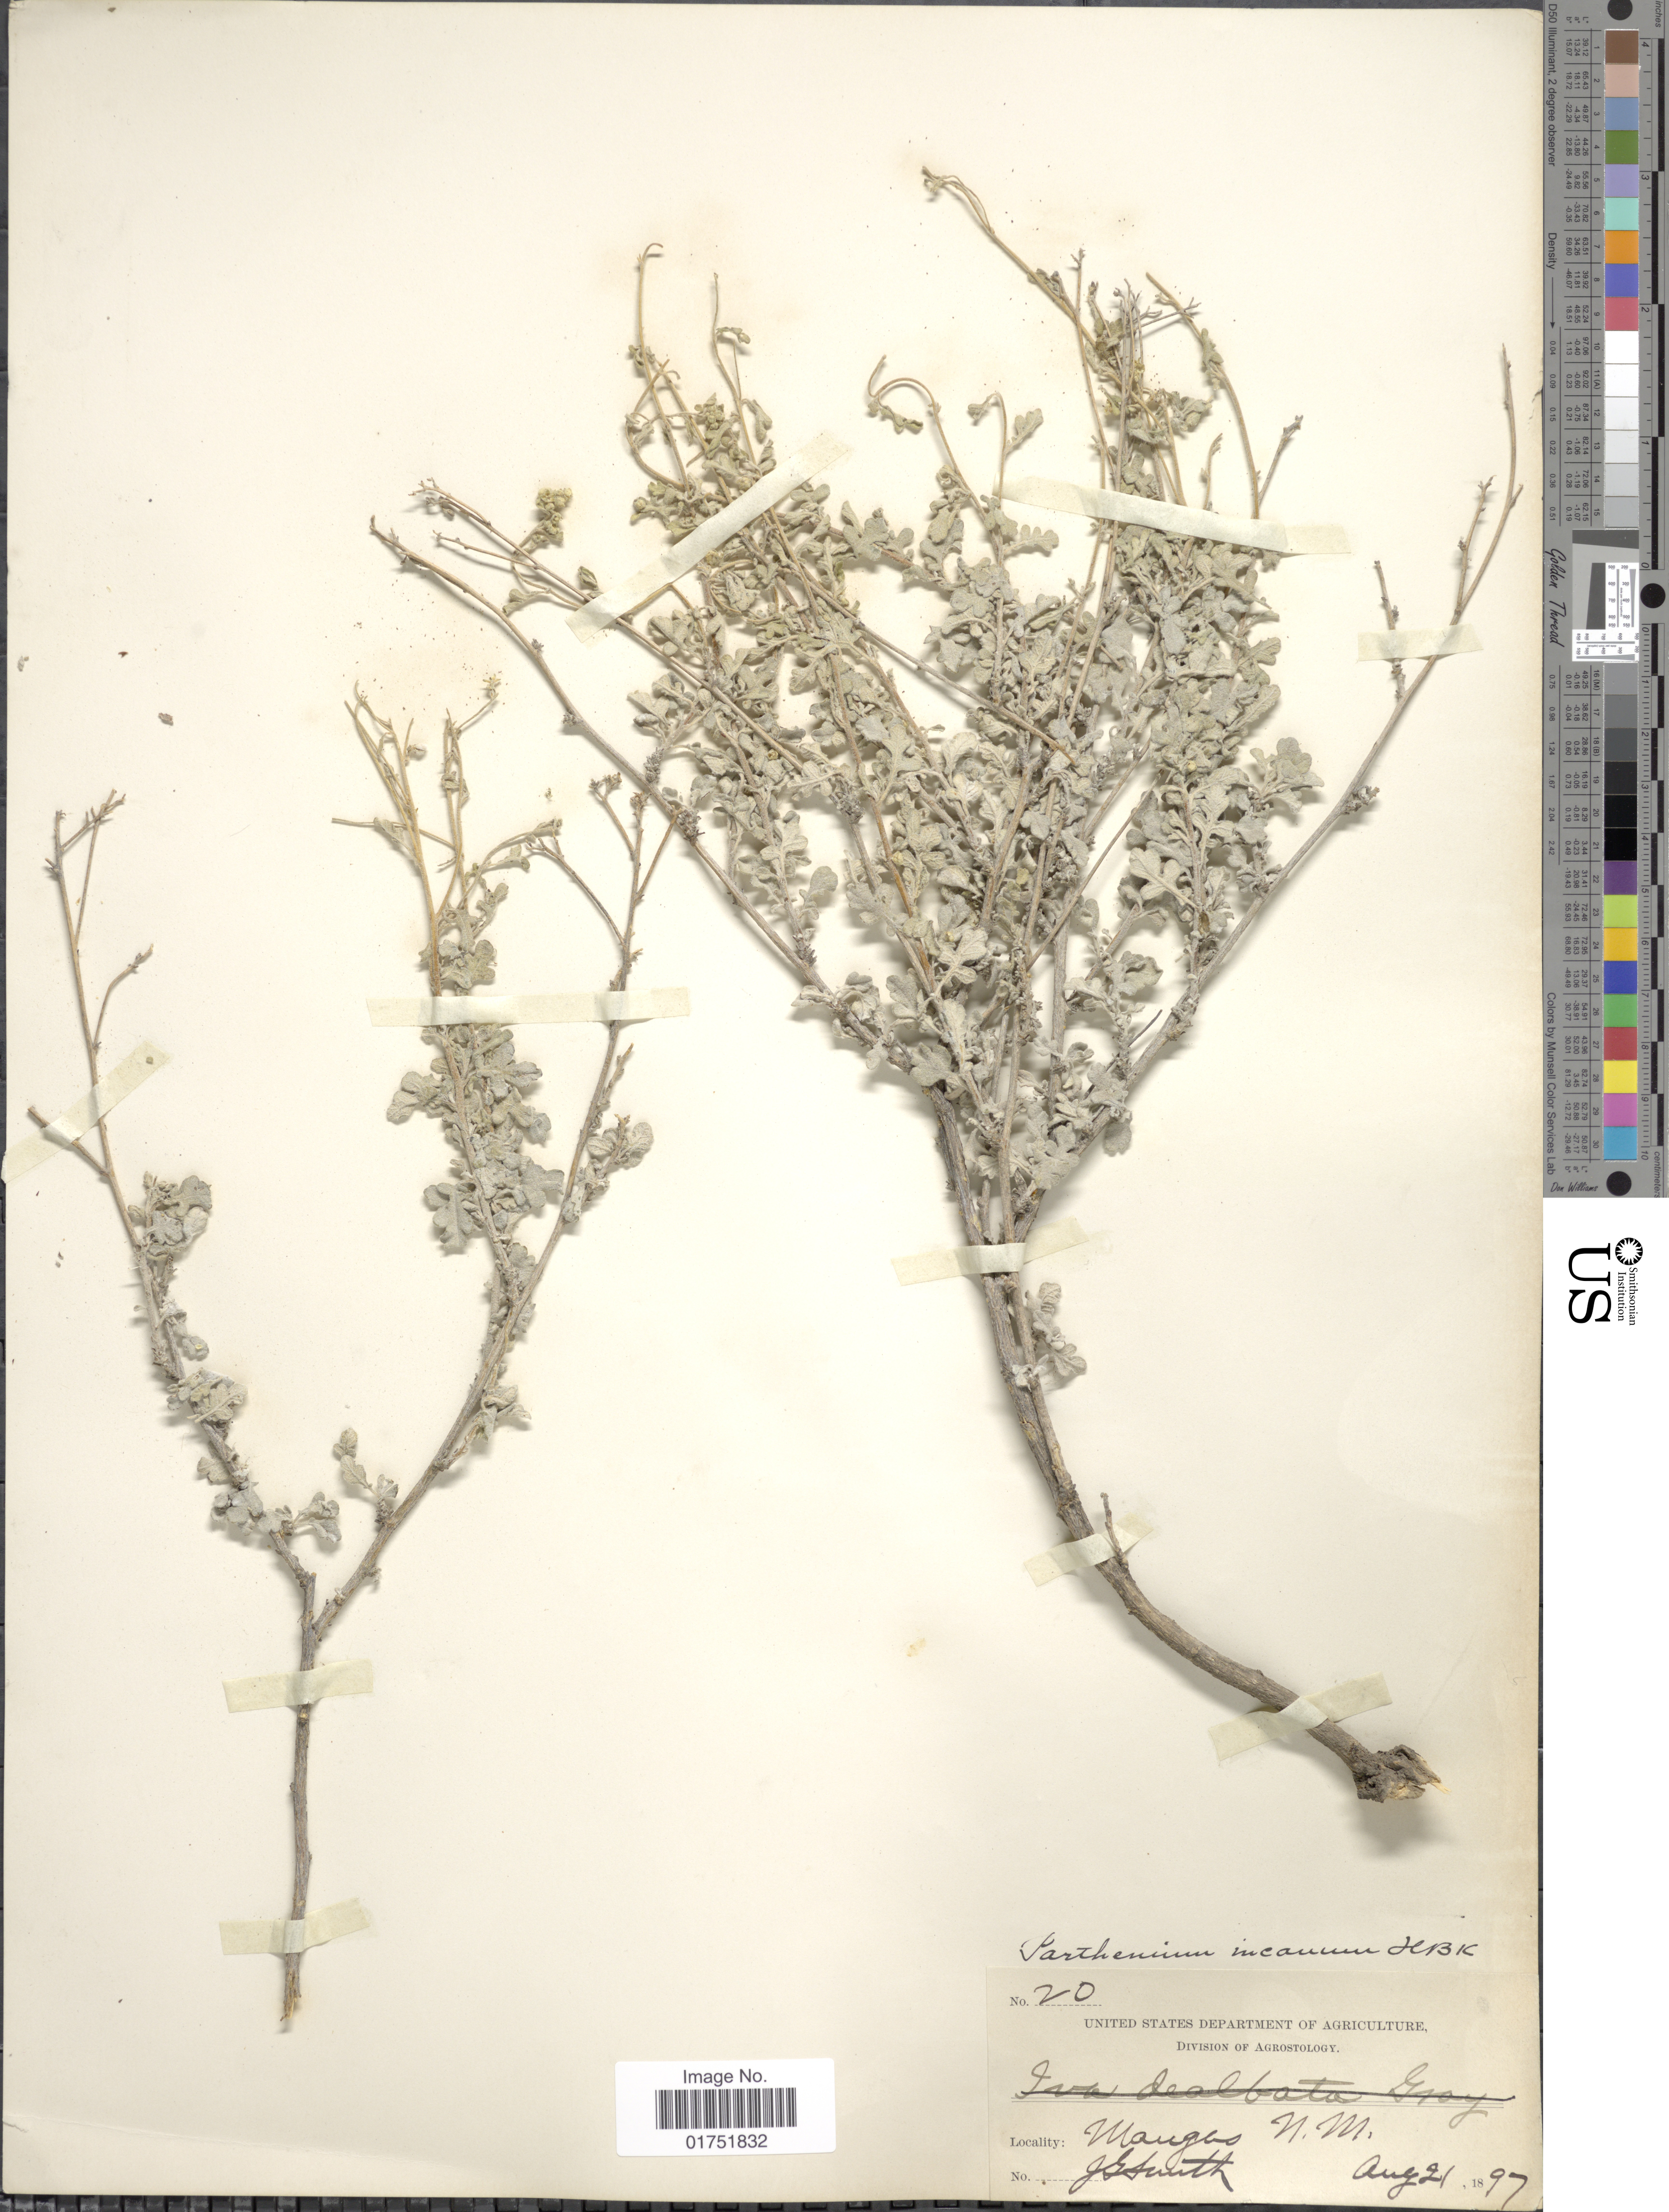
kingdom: Plantae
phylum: Tracheophyta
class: Magnoliopsida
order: Asterales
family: Asteraceae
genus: Parthenium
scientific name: Parthenium incanum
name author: Kunth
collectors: J. G. Smith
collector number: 20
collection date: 1897-08-21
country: United States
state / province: New Mexico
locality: Mangas, N. M.